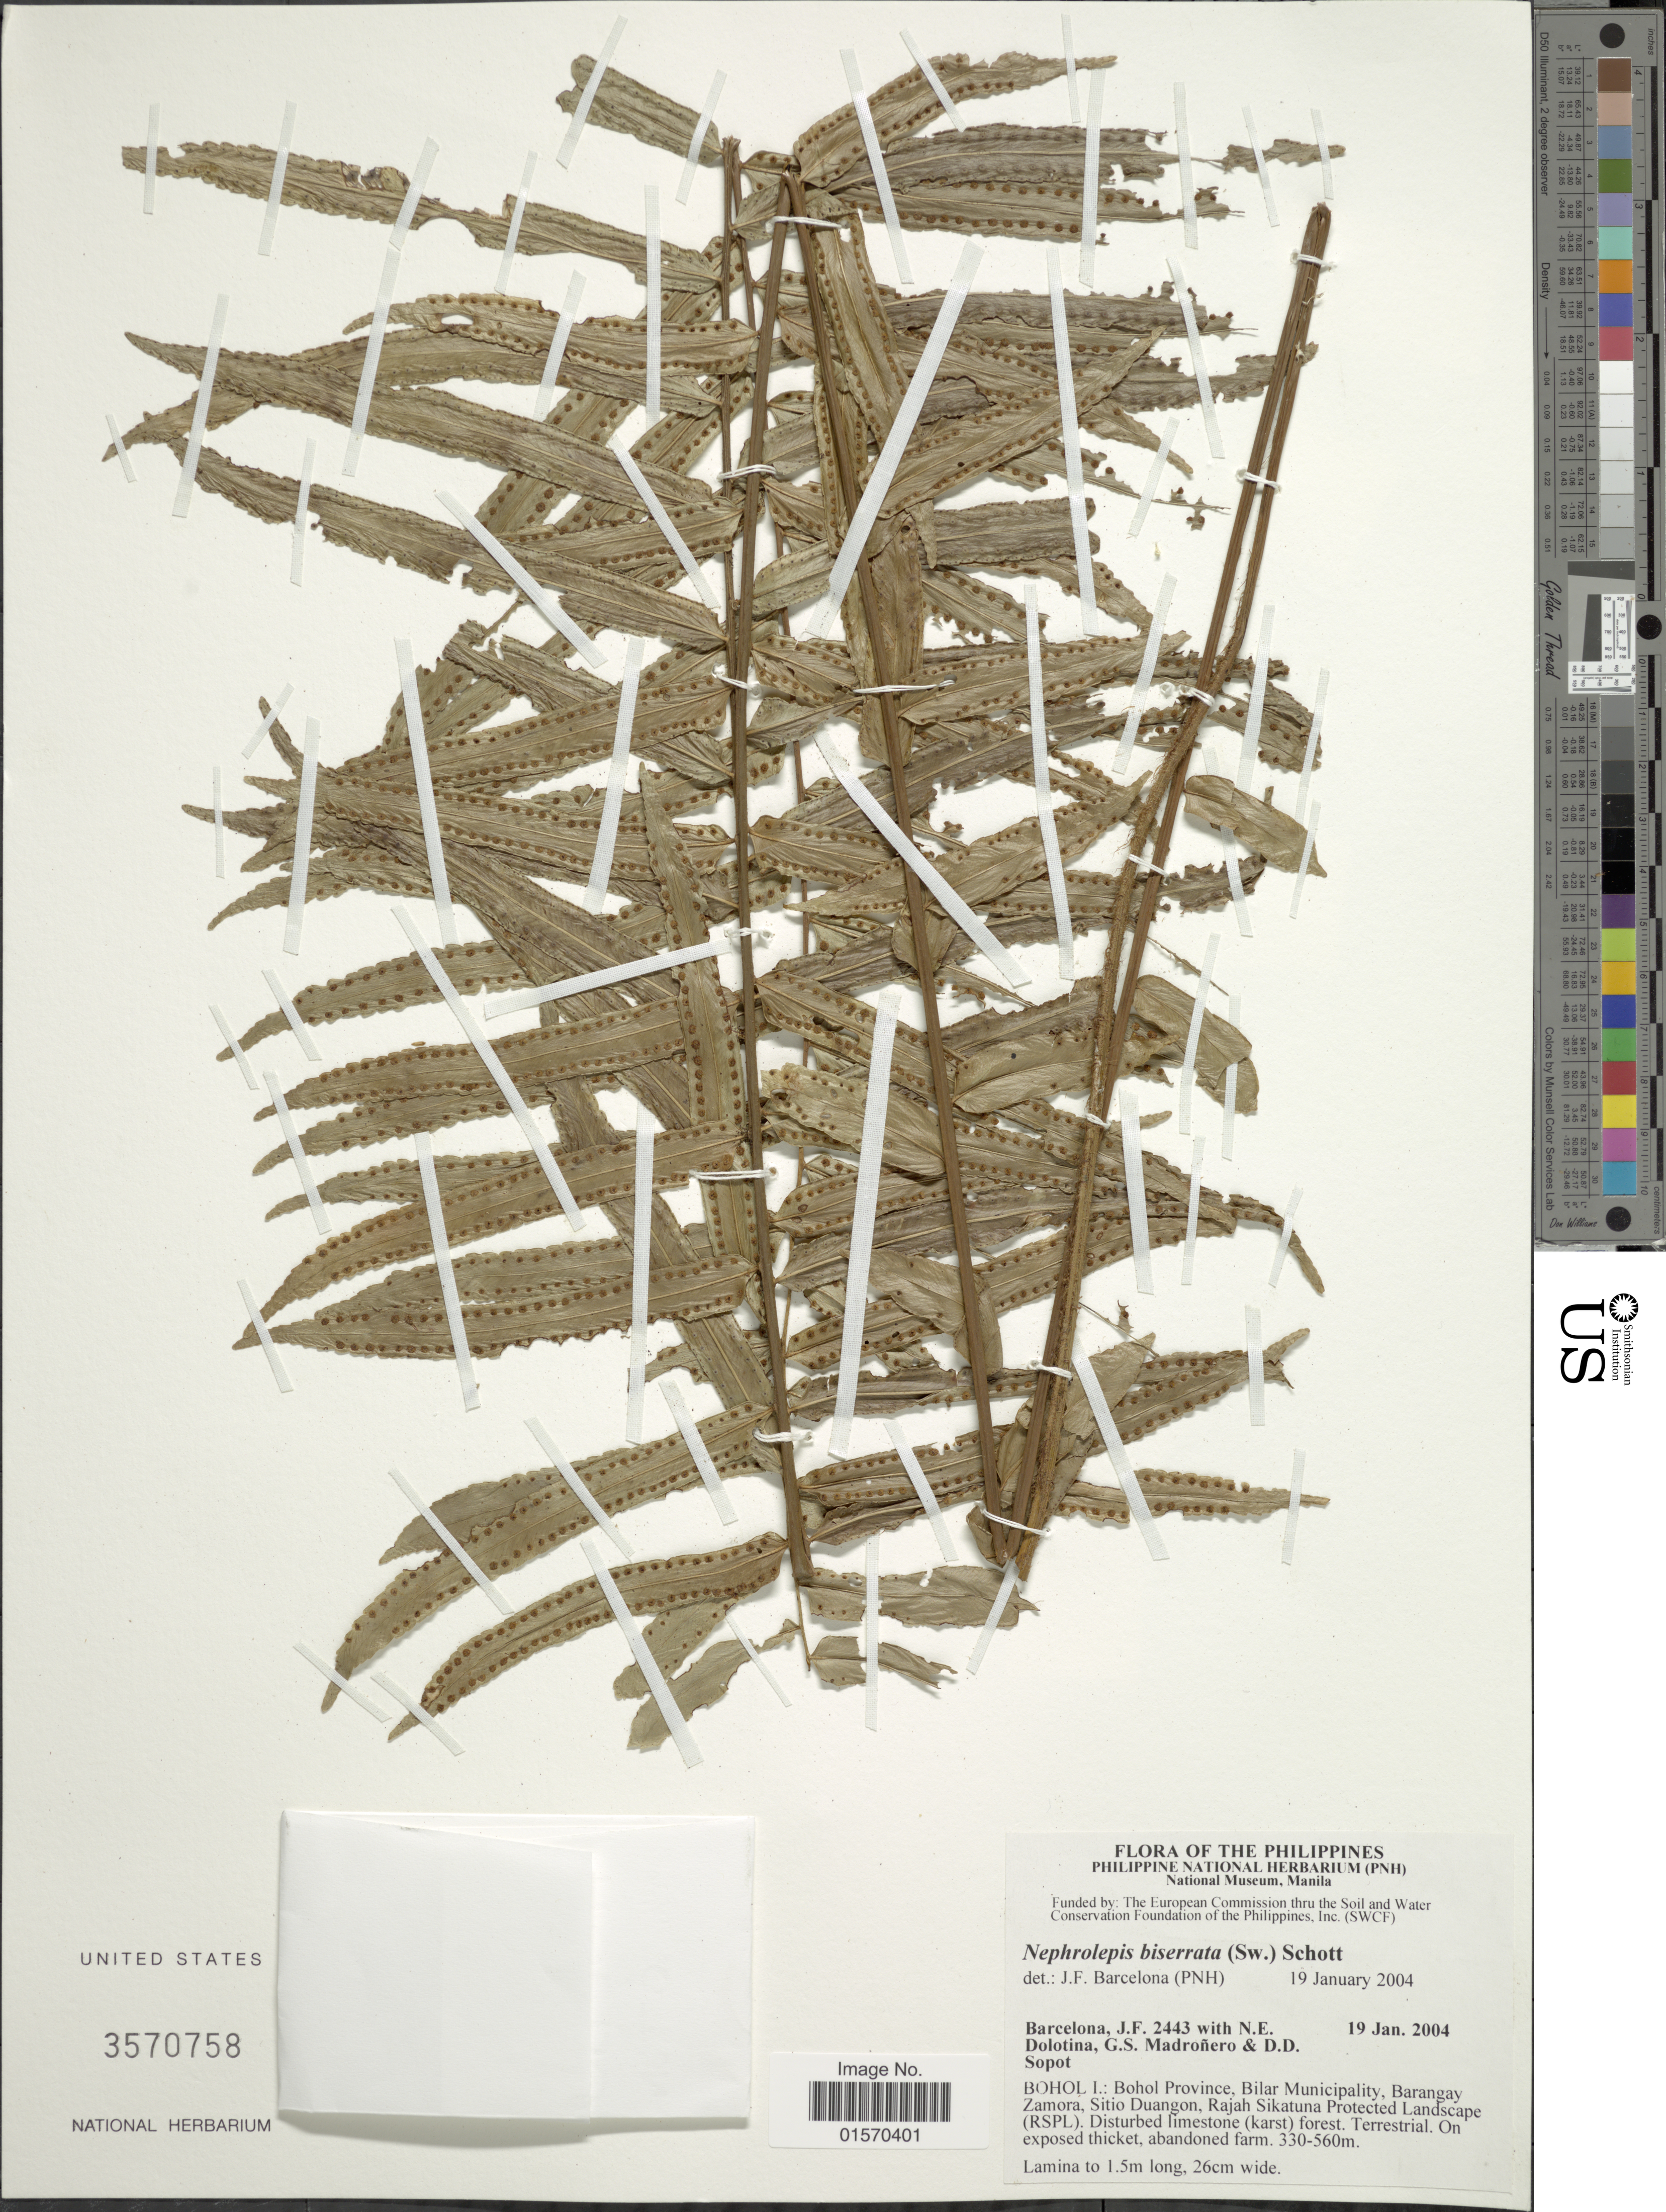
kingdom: Plantae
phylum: Tracheophyta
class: Polypodiopsida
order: Polypodiales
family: Nephrolepidaceae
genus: Nephrolepis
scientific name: Nephrolepis biserrata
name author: (Sw.) Schott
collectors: J. F. Barcelona, N. Dolotina, G. Madroñero & D. Sopot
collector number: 2443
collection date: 2004-01-19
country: Philippines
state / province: Central Visayas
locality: Bohol I.: Bohol Province, Bilar Municipality, Barangay Zamora, Sitio Duangon, Rajah Sikatuna Protected Landscape (RSPL). Disturbed limestone (karst) forest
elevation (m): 330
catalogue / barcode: US 3570758